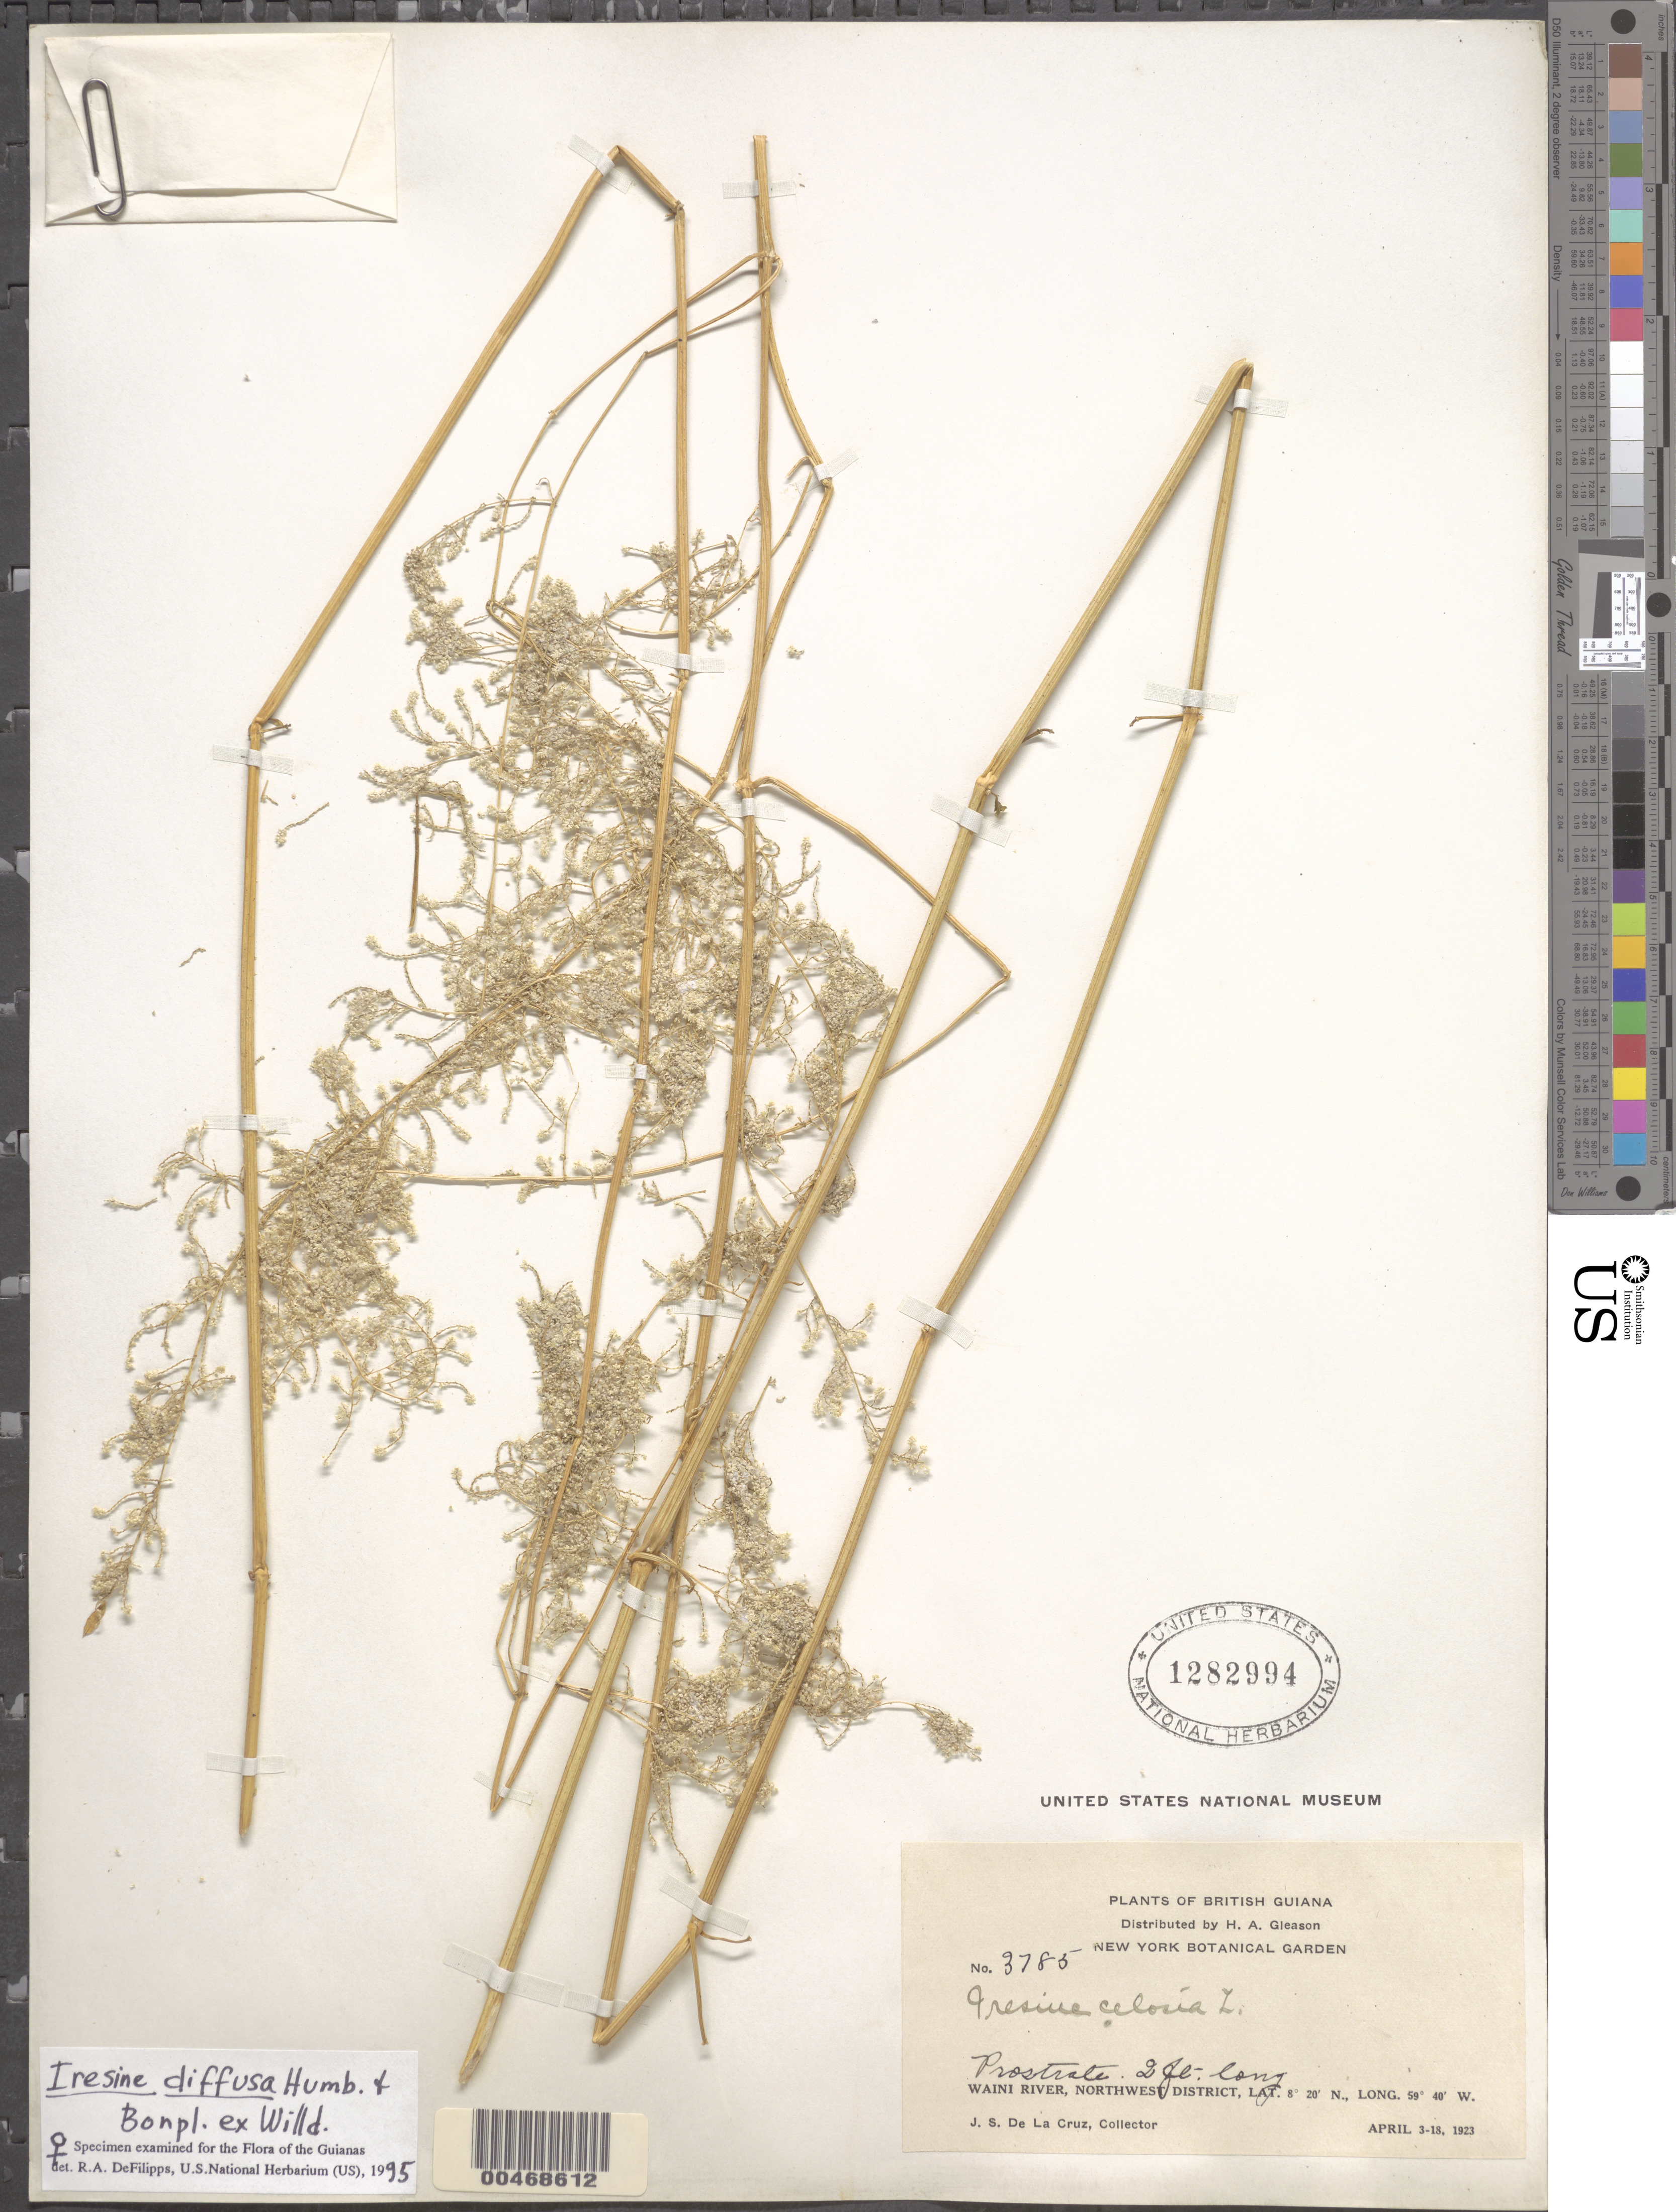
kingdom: Plantae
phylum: Tracheophyta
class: Magnoliopsida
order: Caryophyllales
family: Amaranthaceae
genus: Iresine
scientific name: Iresine diffusa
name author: Humb. & Bonpl. ex Willd.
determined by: DeFilipps, R. A.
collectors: J. S. de la Cruz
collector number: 3785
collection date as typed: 03 Apr 1923 to 18 Apr 1923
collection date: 1923-04-03/1923-04-18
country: Guyana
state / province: Barima-Waini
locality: Waini River. [In former North West Region.]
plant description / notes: NY, US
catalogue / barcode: US 1282994